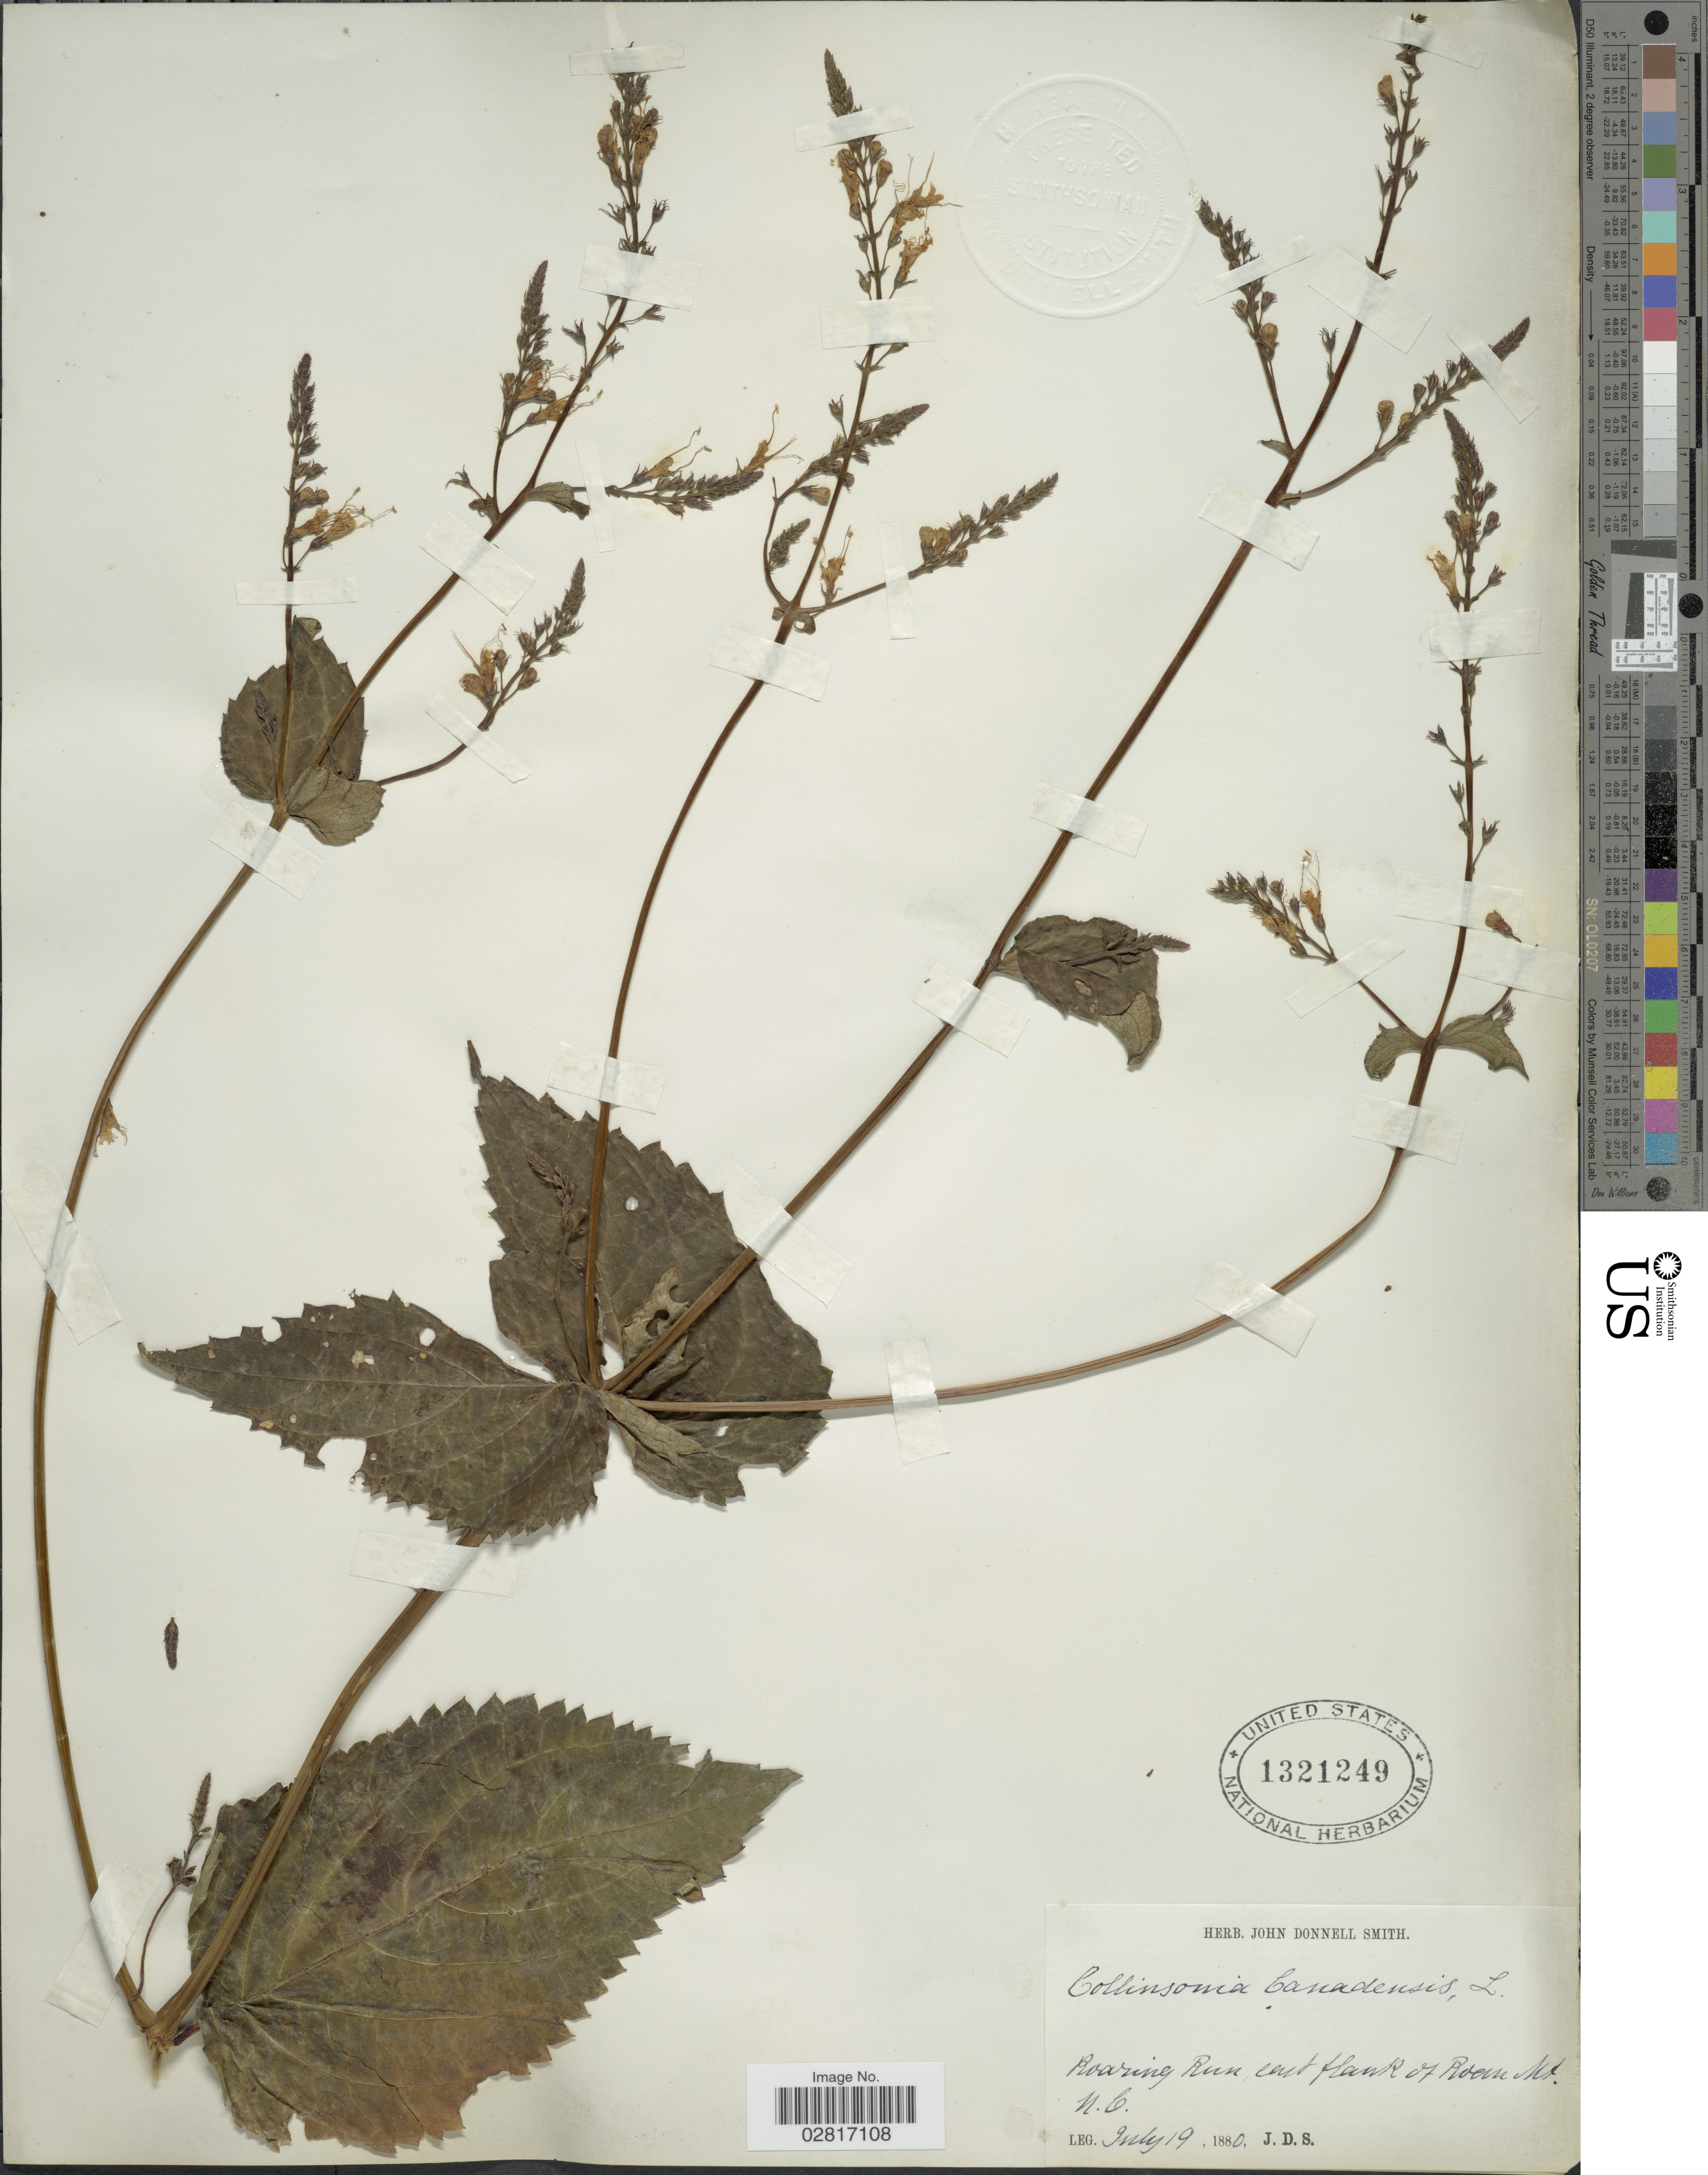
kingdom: Plantae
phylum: Tracheophyta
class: Magnoliopsida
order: Lamiales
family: Lamiaceae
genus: Collinsonia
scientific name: Collinsonia canadensis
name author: L.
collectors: J. Donnell Smith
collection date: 1880-07-19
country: United States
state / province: North Carolina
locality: Roaring Run, east flank of Roan Mt.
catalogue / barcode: US 1321249